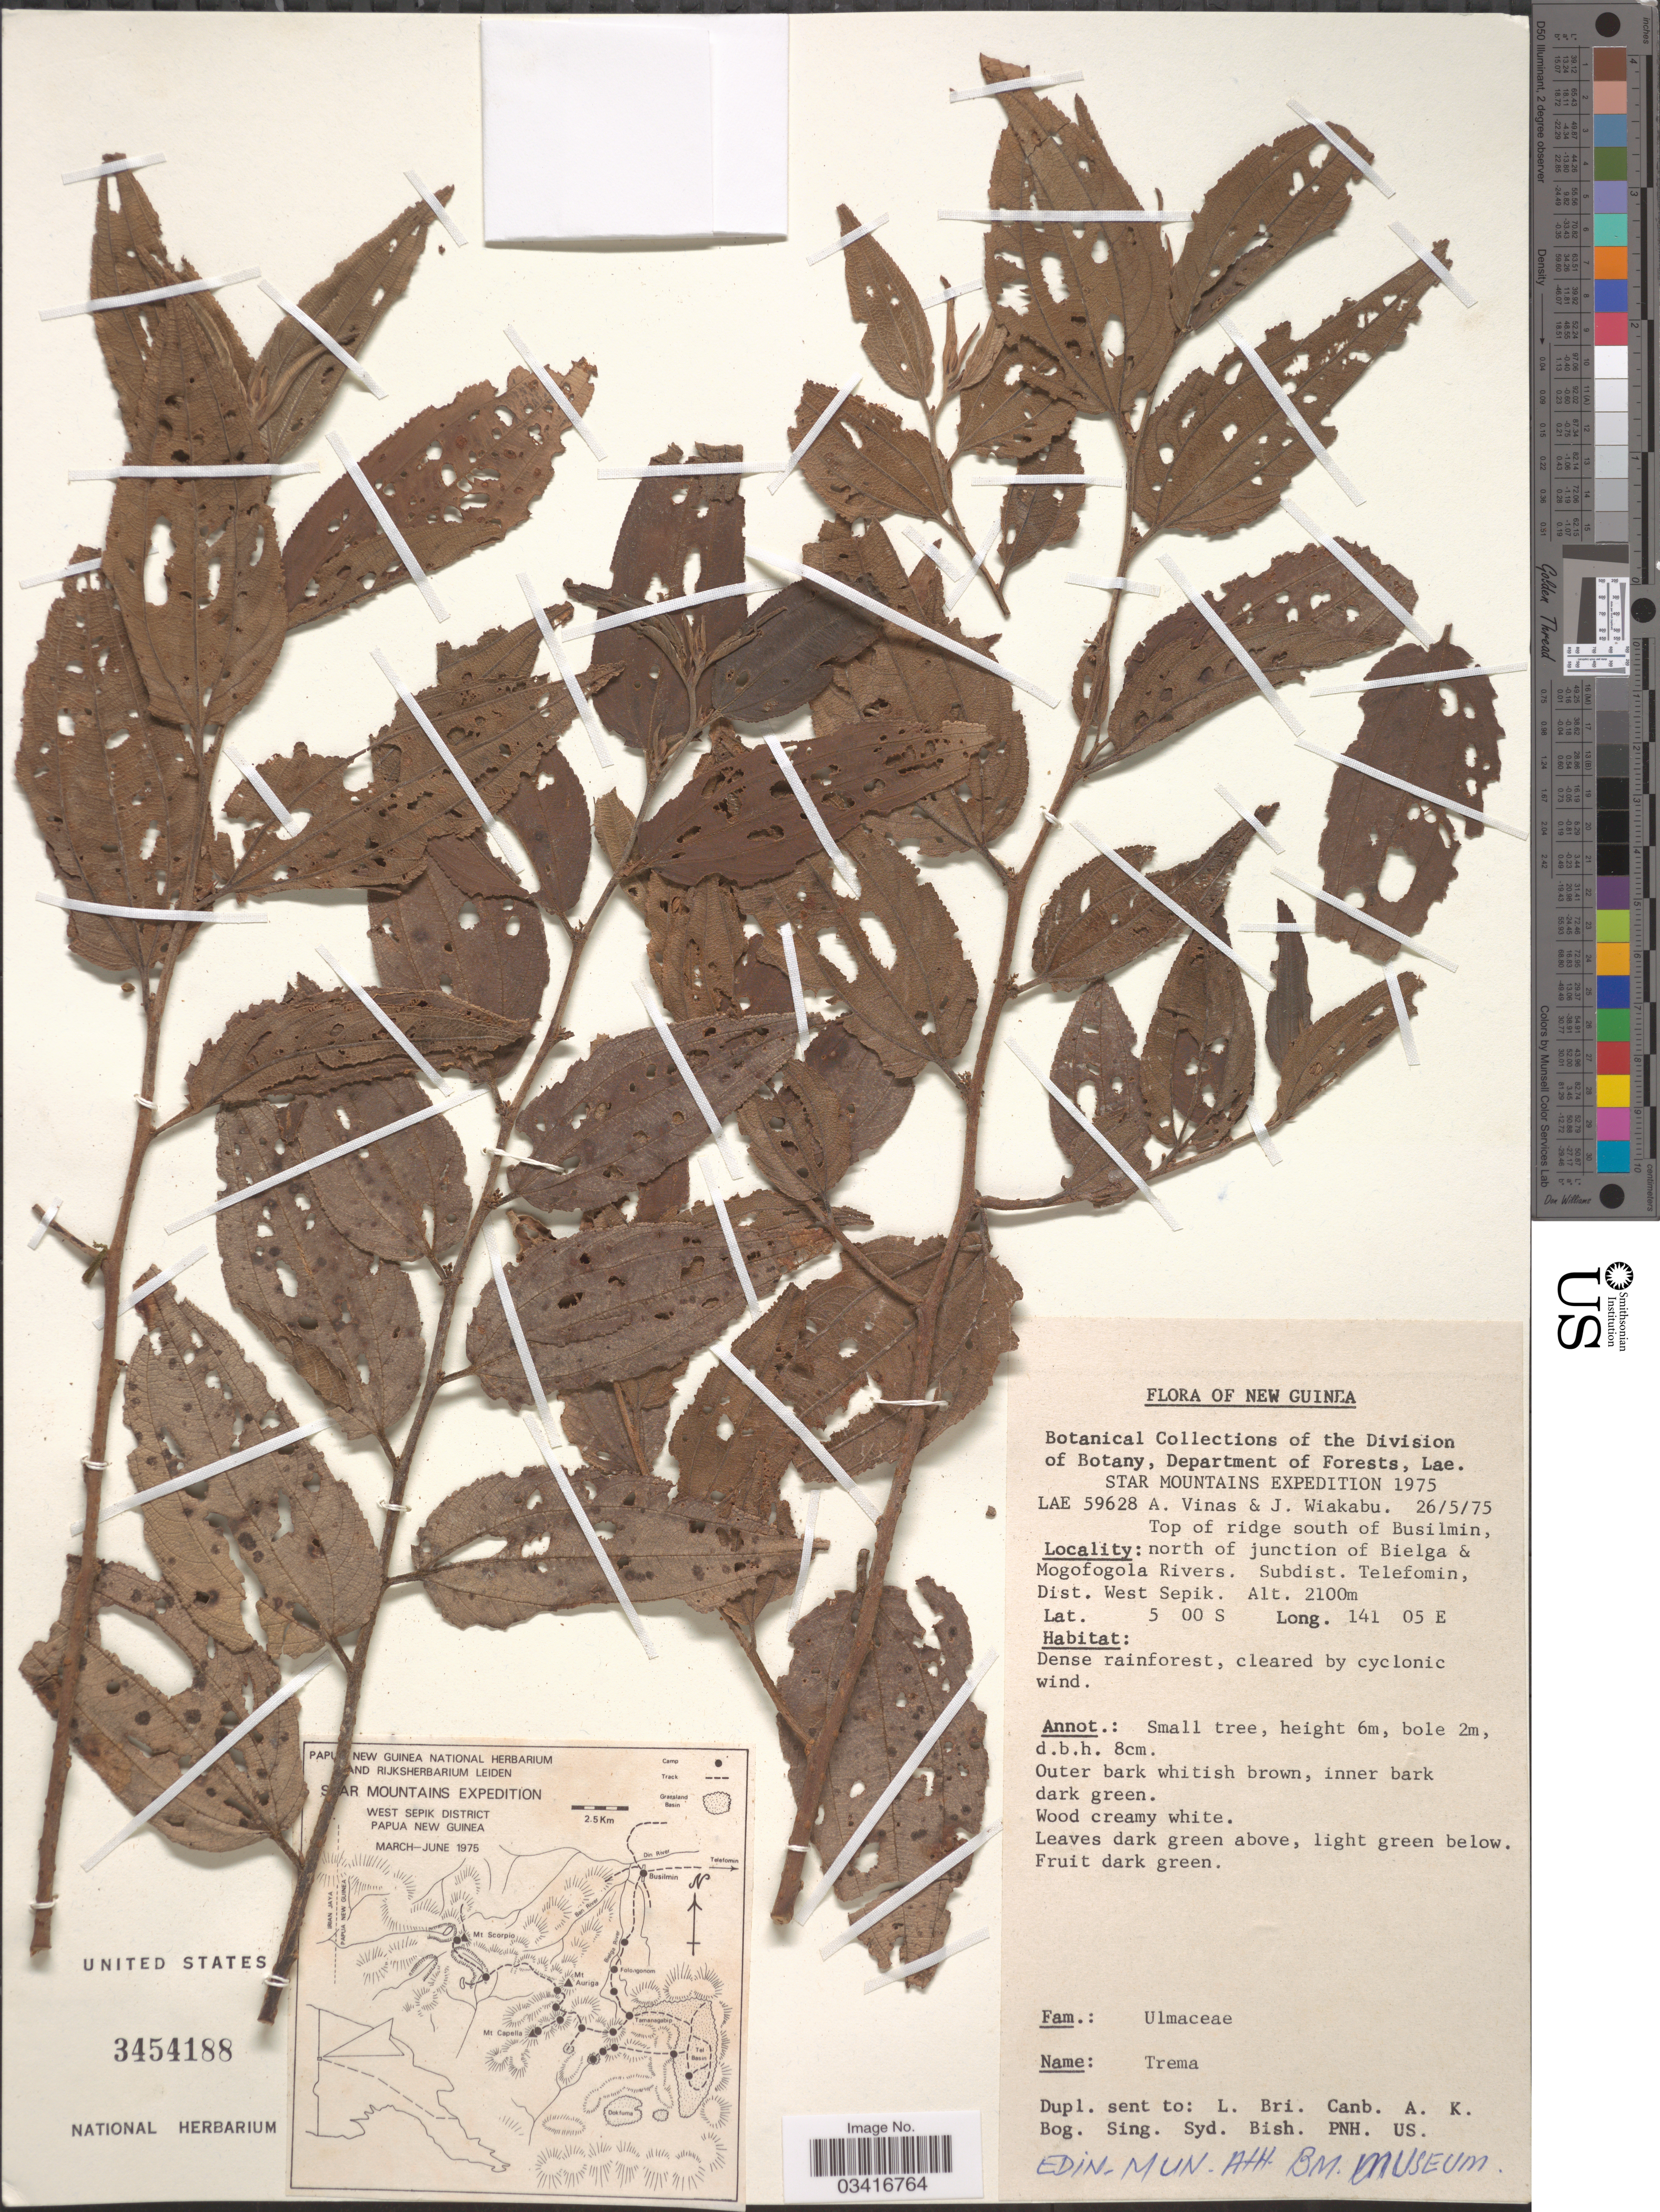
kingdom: Plantae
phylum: Tracheophyta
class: Magnoliopsida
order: Rosales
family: Cannabaceae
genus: Trema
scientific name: Trema sp.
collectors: A. Vinas & J. Wiakabu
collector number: LAE 59628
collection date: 1975-05-26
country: Papua New Guinea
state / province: Sandaun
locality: New Guinea. Star Mountains. Top of ridge south of Busilmin, north of junstion of Bielga & Mogofogola Rivers.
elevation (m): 2100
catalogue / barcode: US 3454188